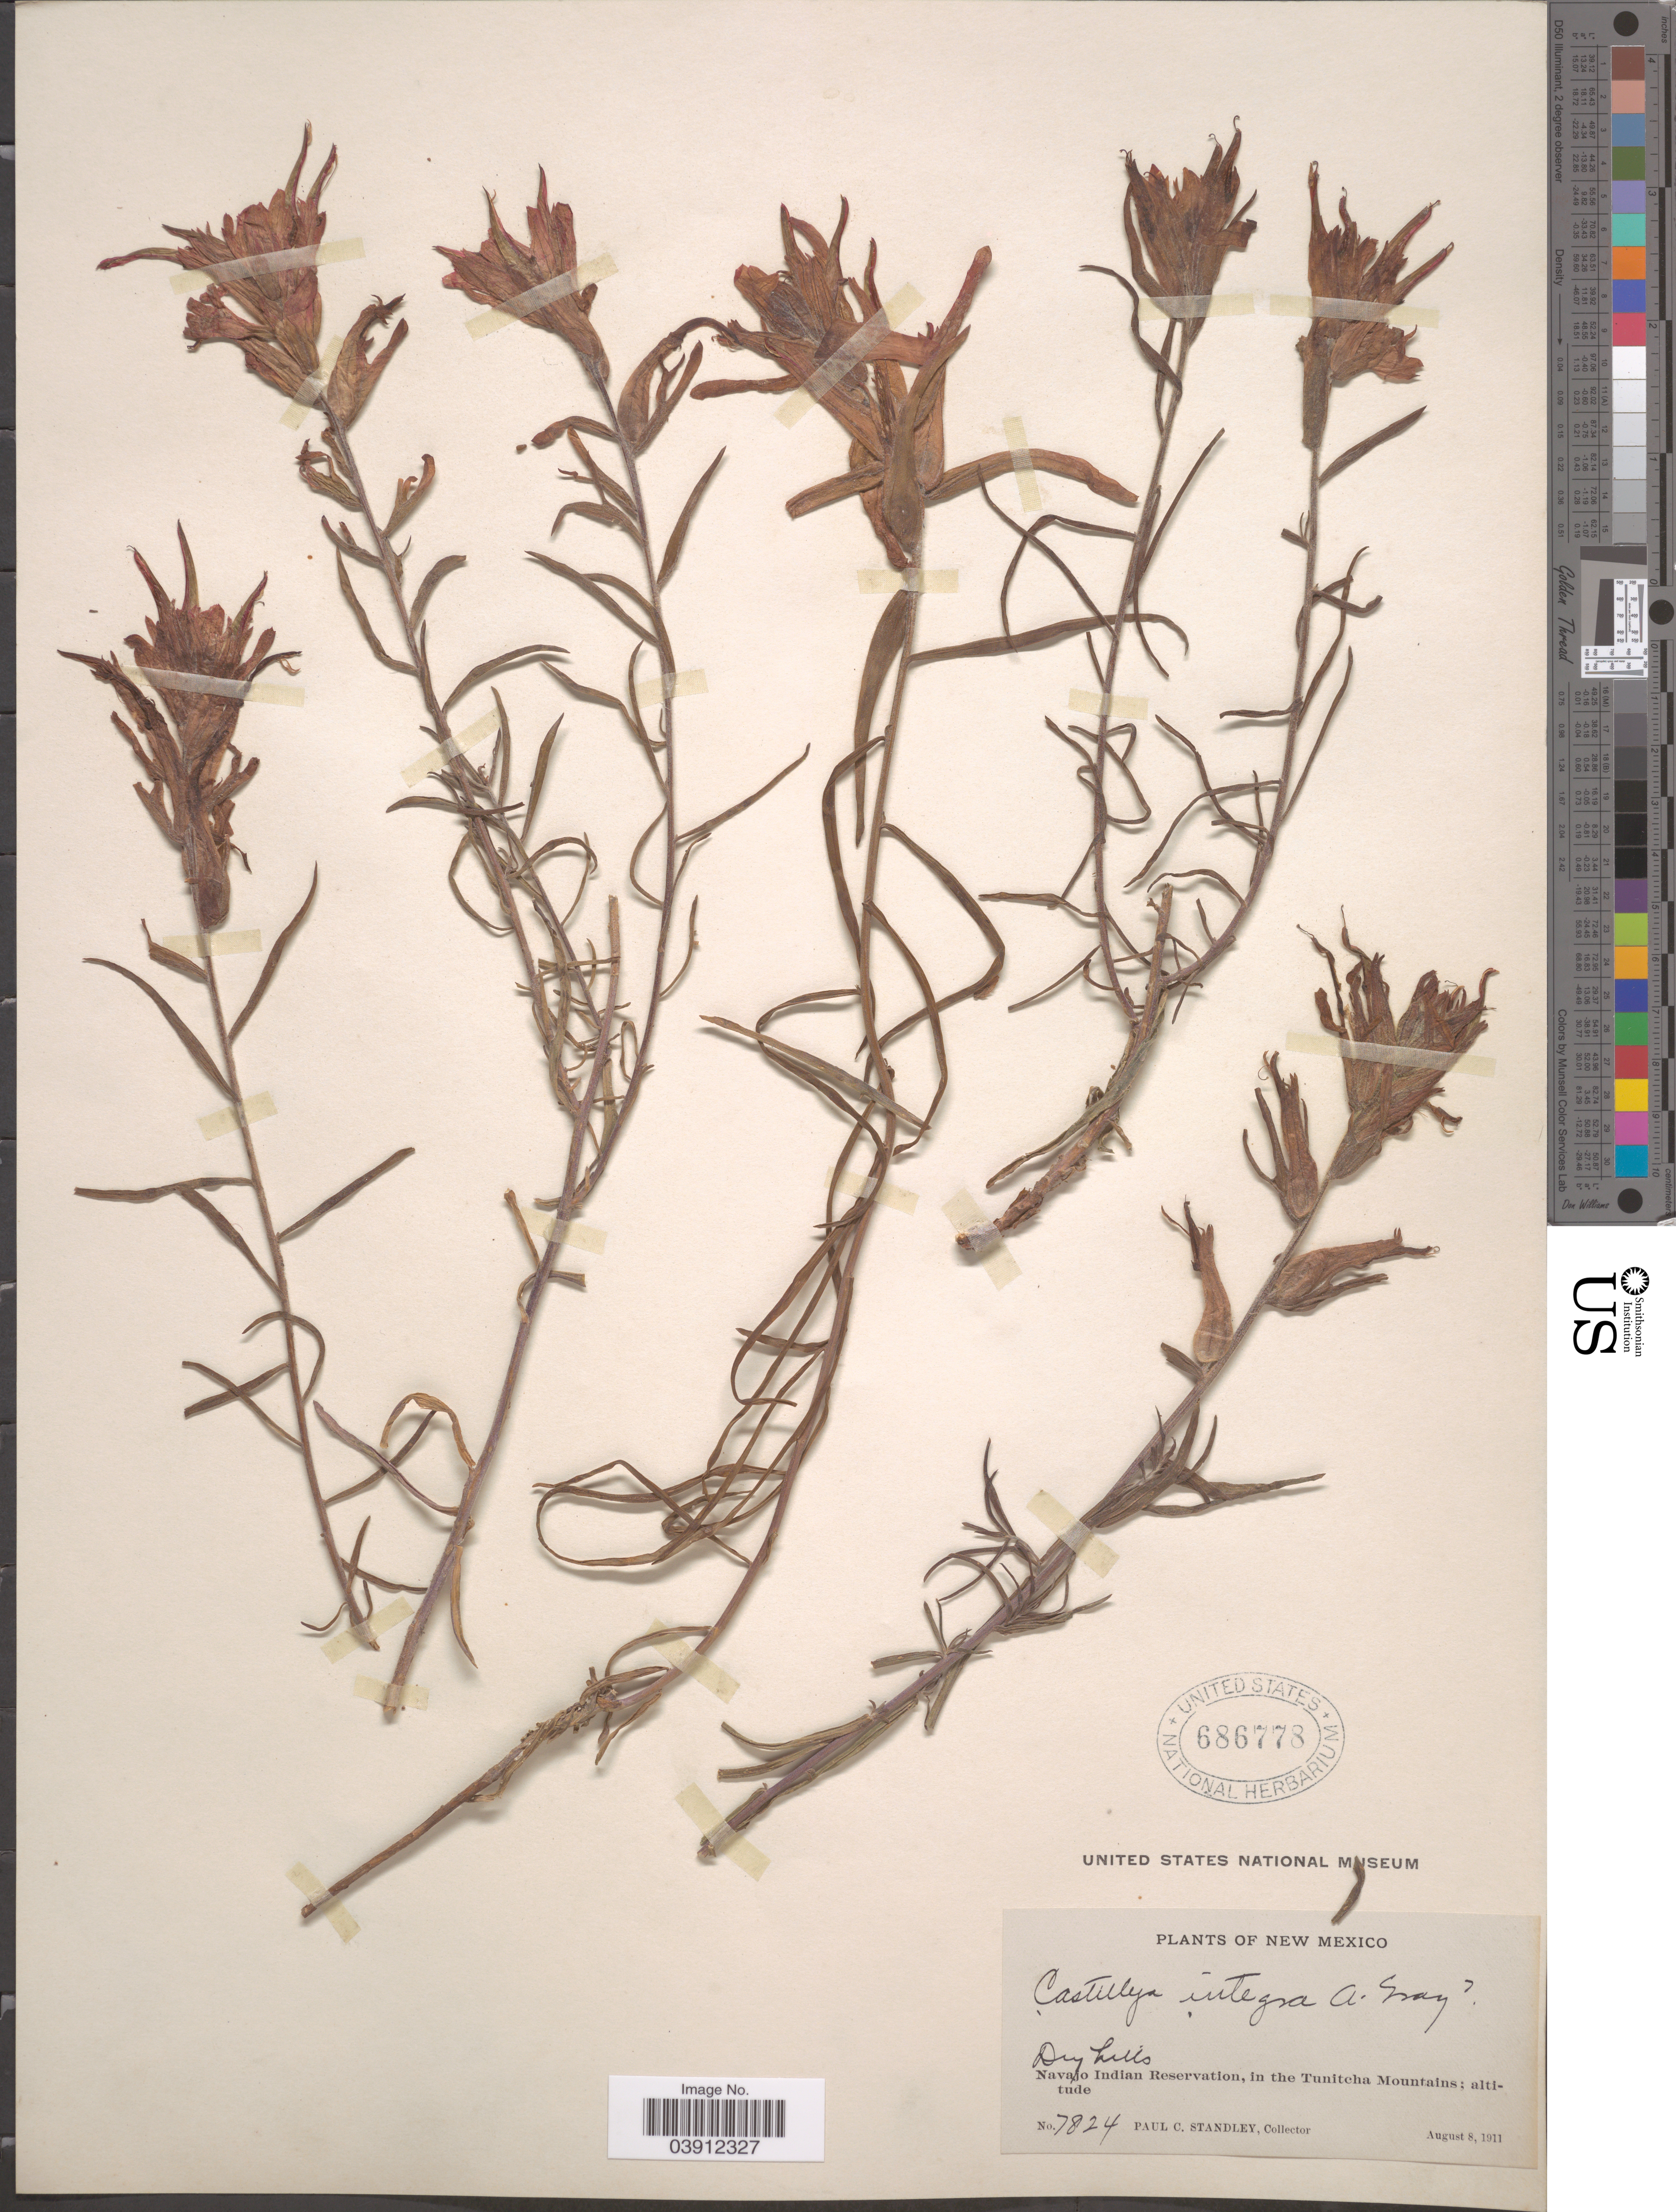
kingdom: Plantae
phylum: Tracheophyta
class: Magnoliopsida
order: Lamiales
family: Orobanchaceae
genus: Castilleja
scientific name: Castilleja integra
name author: A. Gray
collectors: P. C. Standley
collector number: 7824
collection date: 1911-08-08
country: United States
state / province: New Mexico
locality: Navajo Indian Reservation, in the Tunitcha Mountains.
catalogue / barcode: US 686778